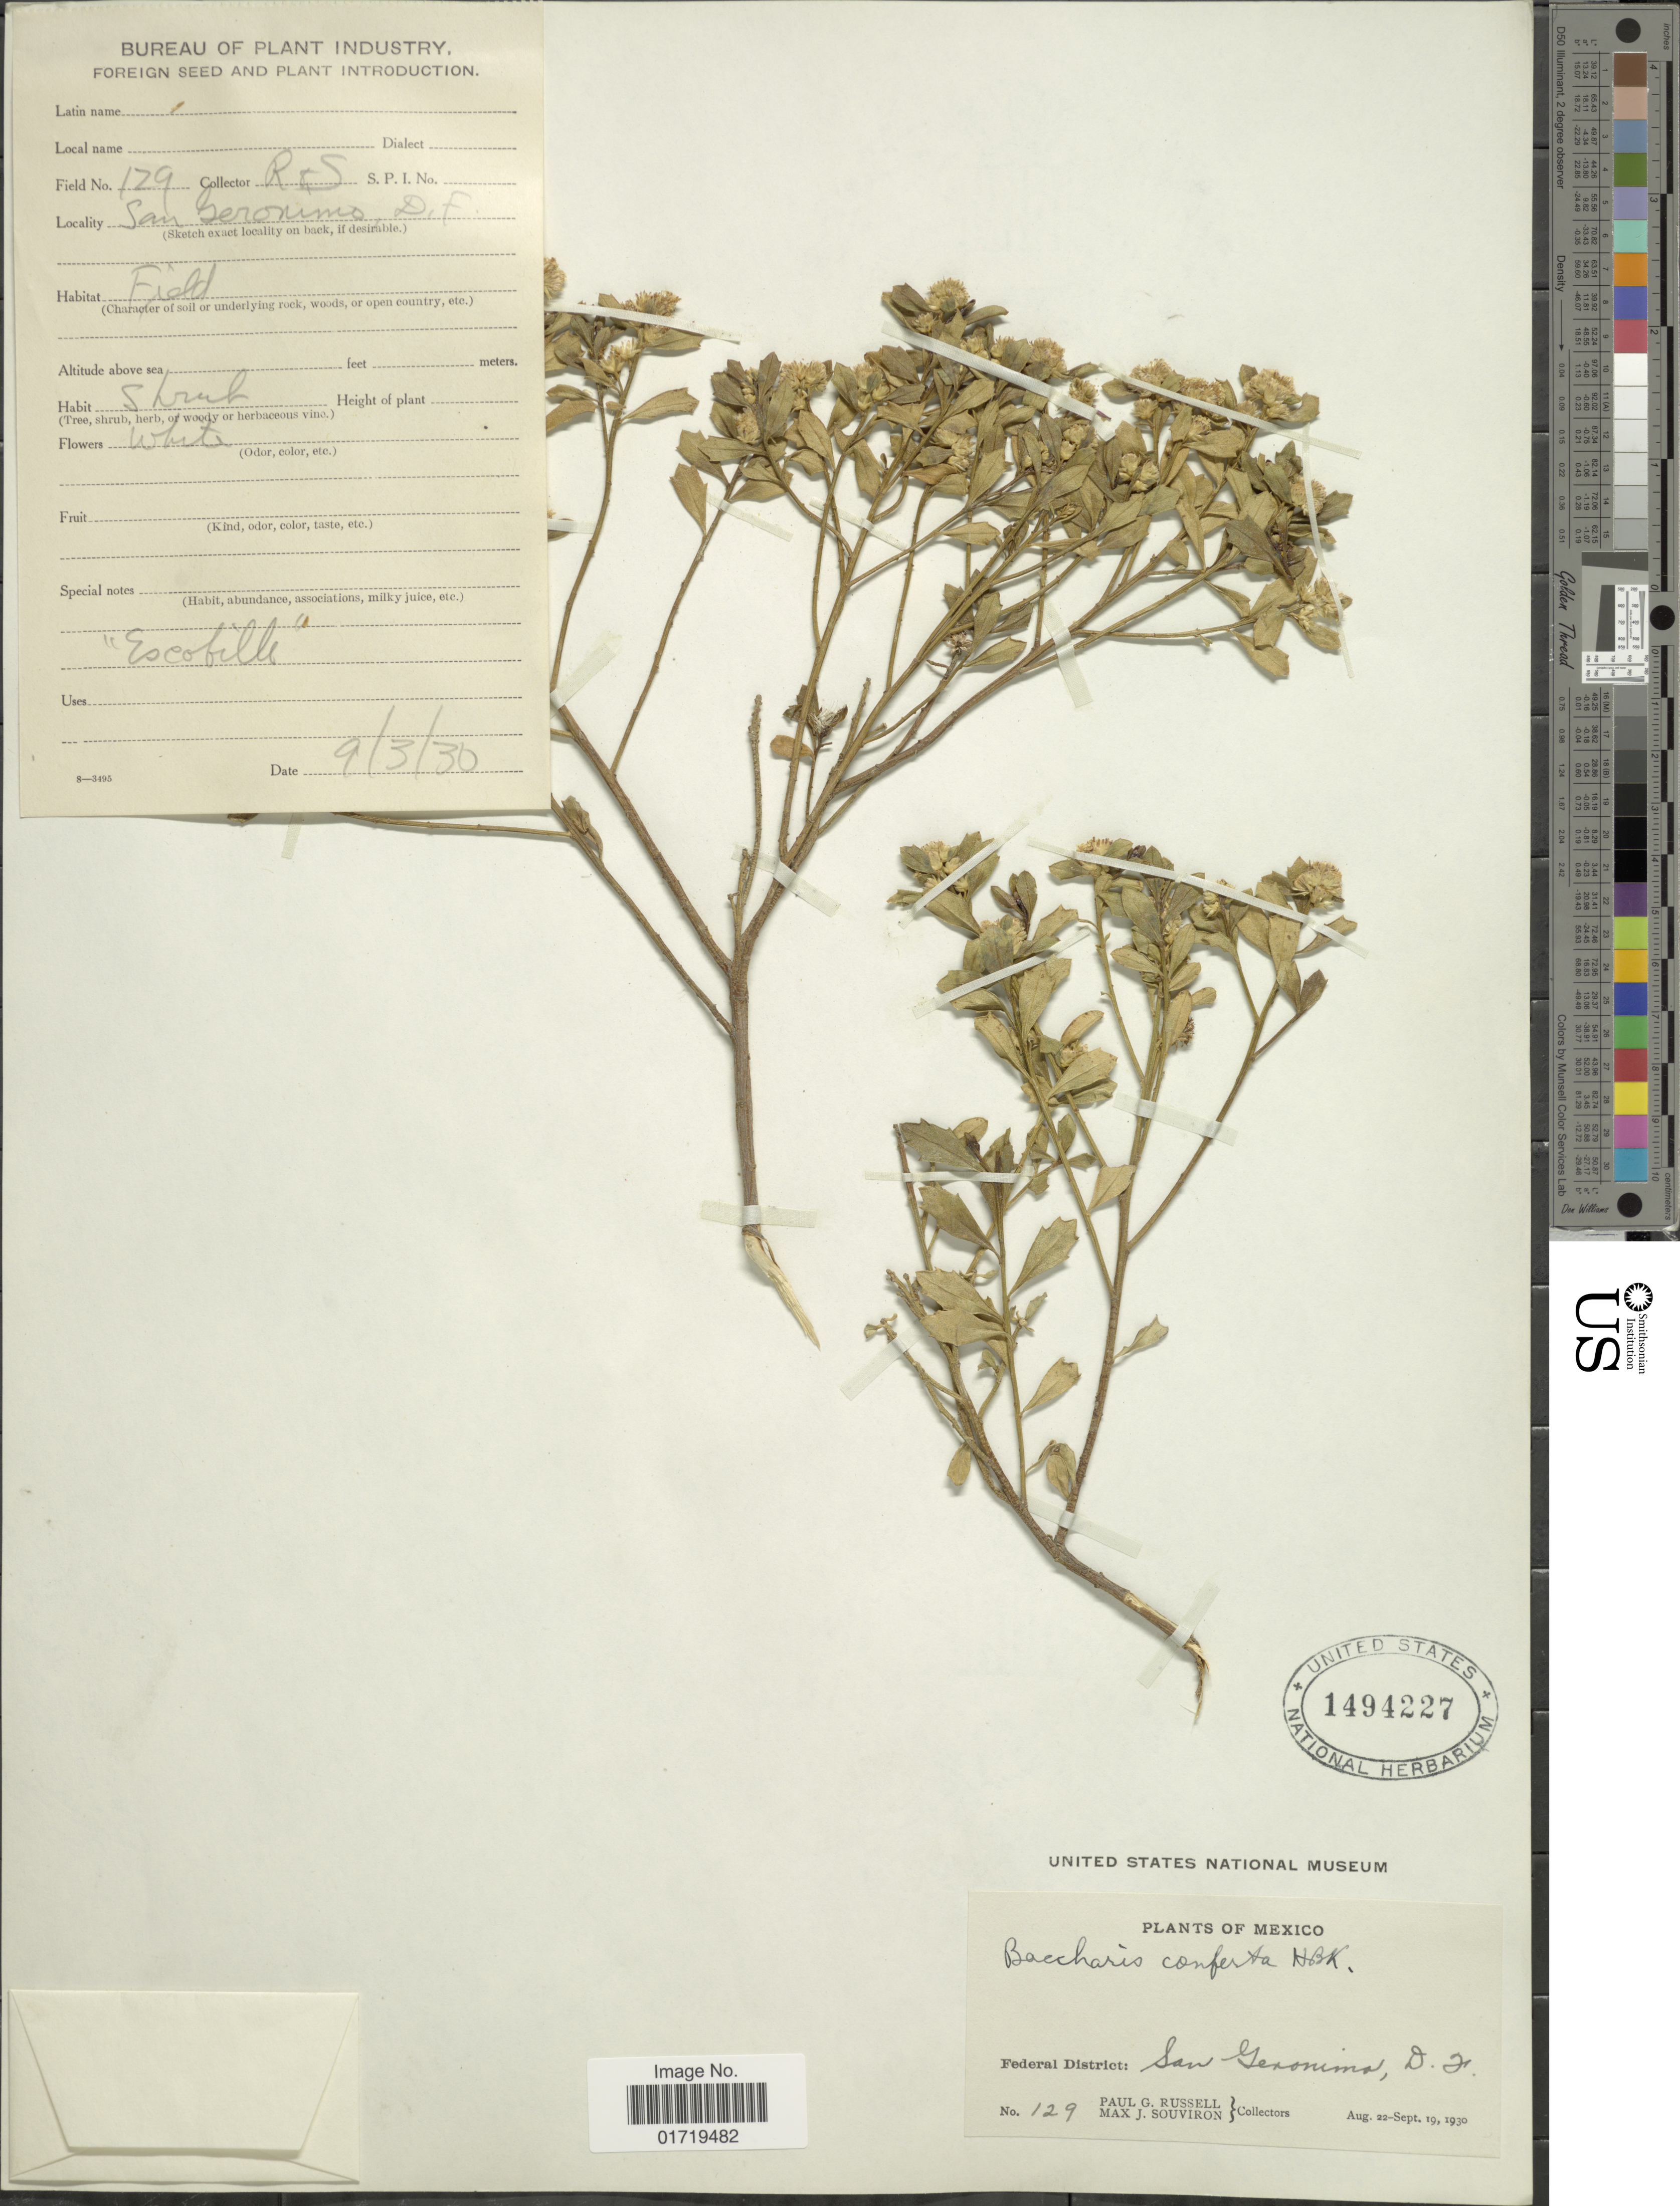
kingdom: Plantae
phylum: Tracheophyta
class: Magnoliopsida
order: Asterales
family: Asteraceae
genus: Baccharis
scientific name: Baccharis conferta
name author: Kunth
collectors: P. G. Russell & M. J. Souviron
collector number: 129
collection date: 1930-08-22/1930-09-19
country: Mexico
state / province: Distrito Federal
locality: Federal District: San Geronima, D. F.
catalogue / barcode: US 1494227